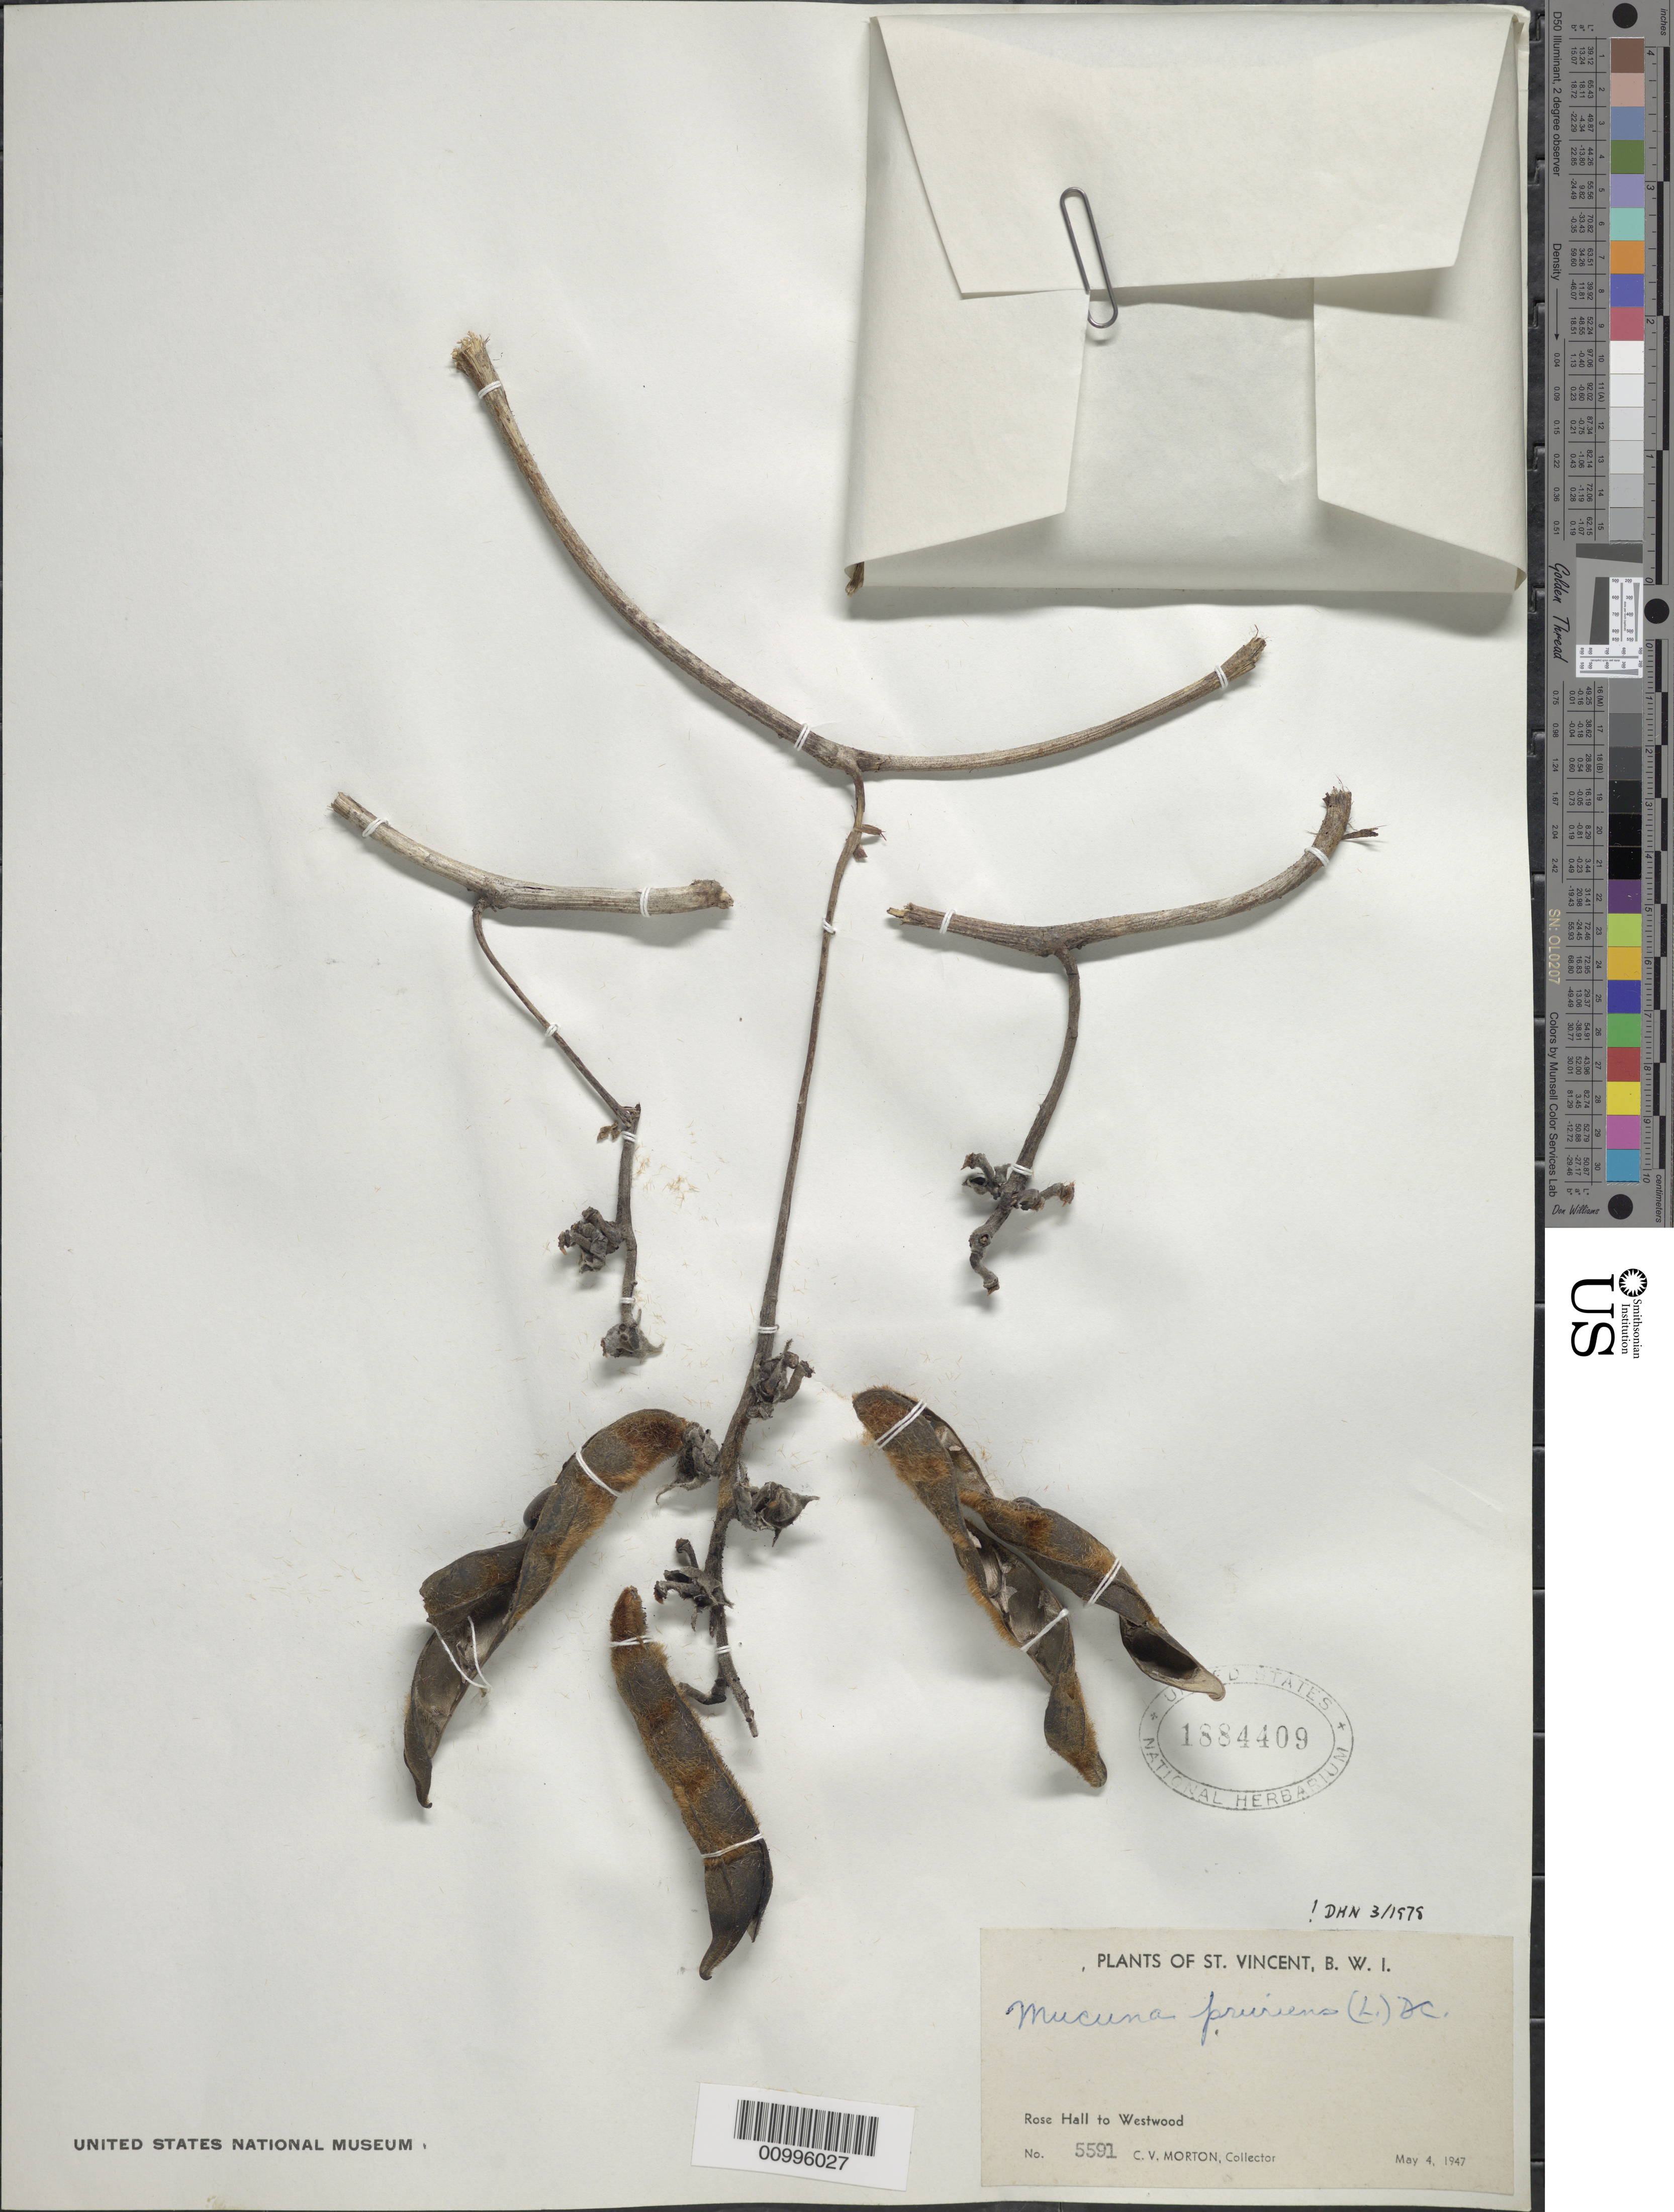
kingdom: Plantae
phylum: Tracheophyta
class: Magnoliopsida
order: Fabales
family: Fabaceae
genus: Mucuna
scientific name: Mucuna pruriens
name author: (L.) DC.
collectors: C. V. Morton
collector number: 5591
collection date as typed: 04 May 1947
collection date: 1947-05-04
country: St. Vincent - Grenadines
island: St. Vincent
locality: Rose Hall to Westwood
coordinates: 0 N, 0 E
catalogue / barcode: US 1884409